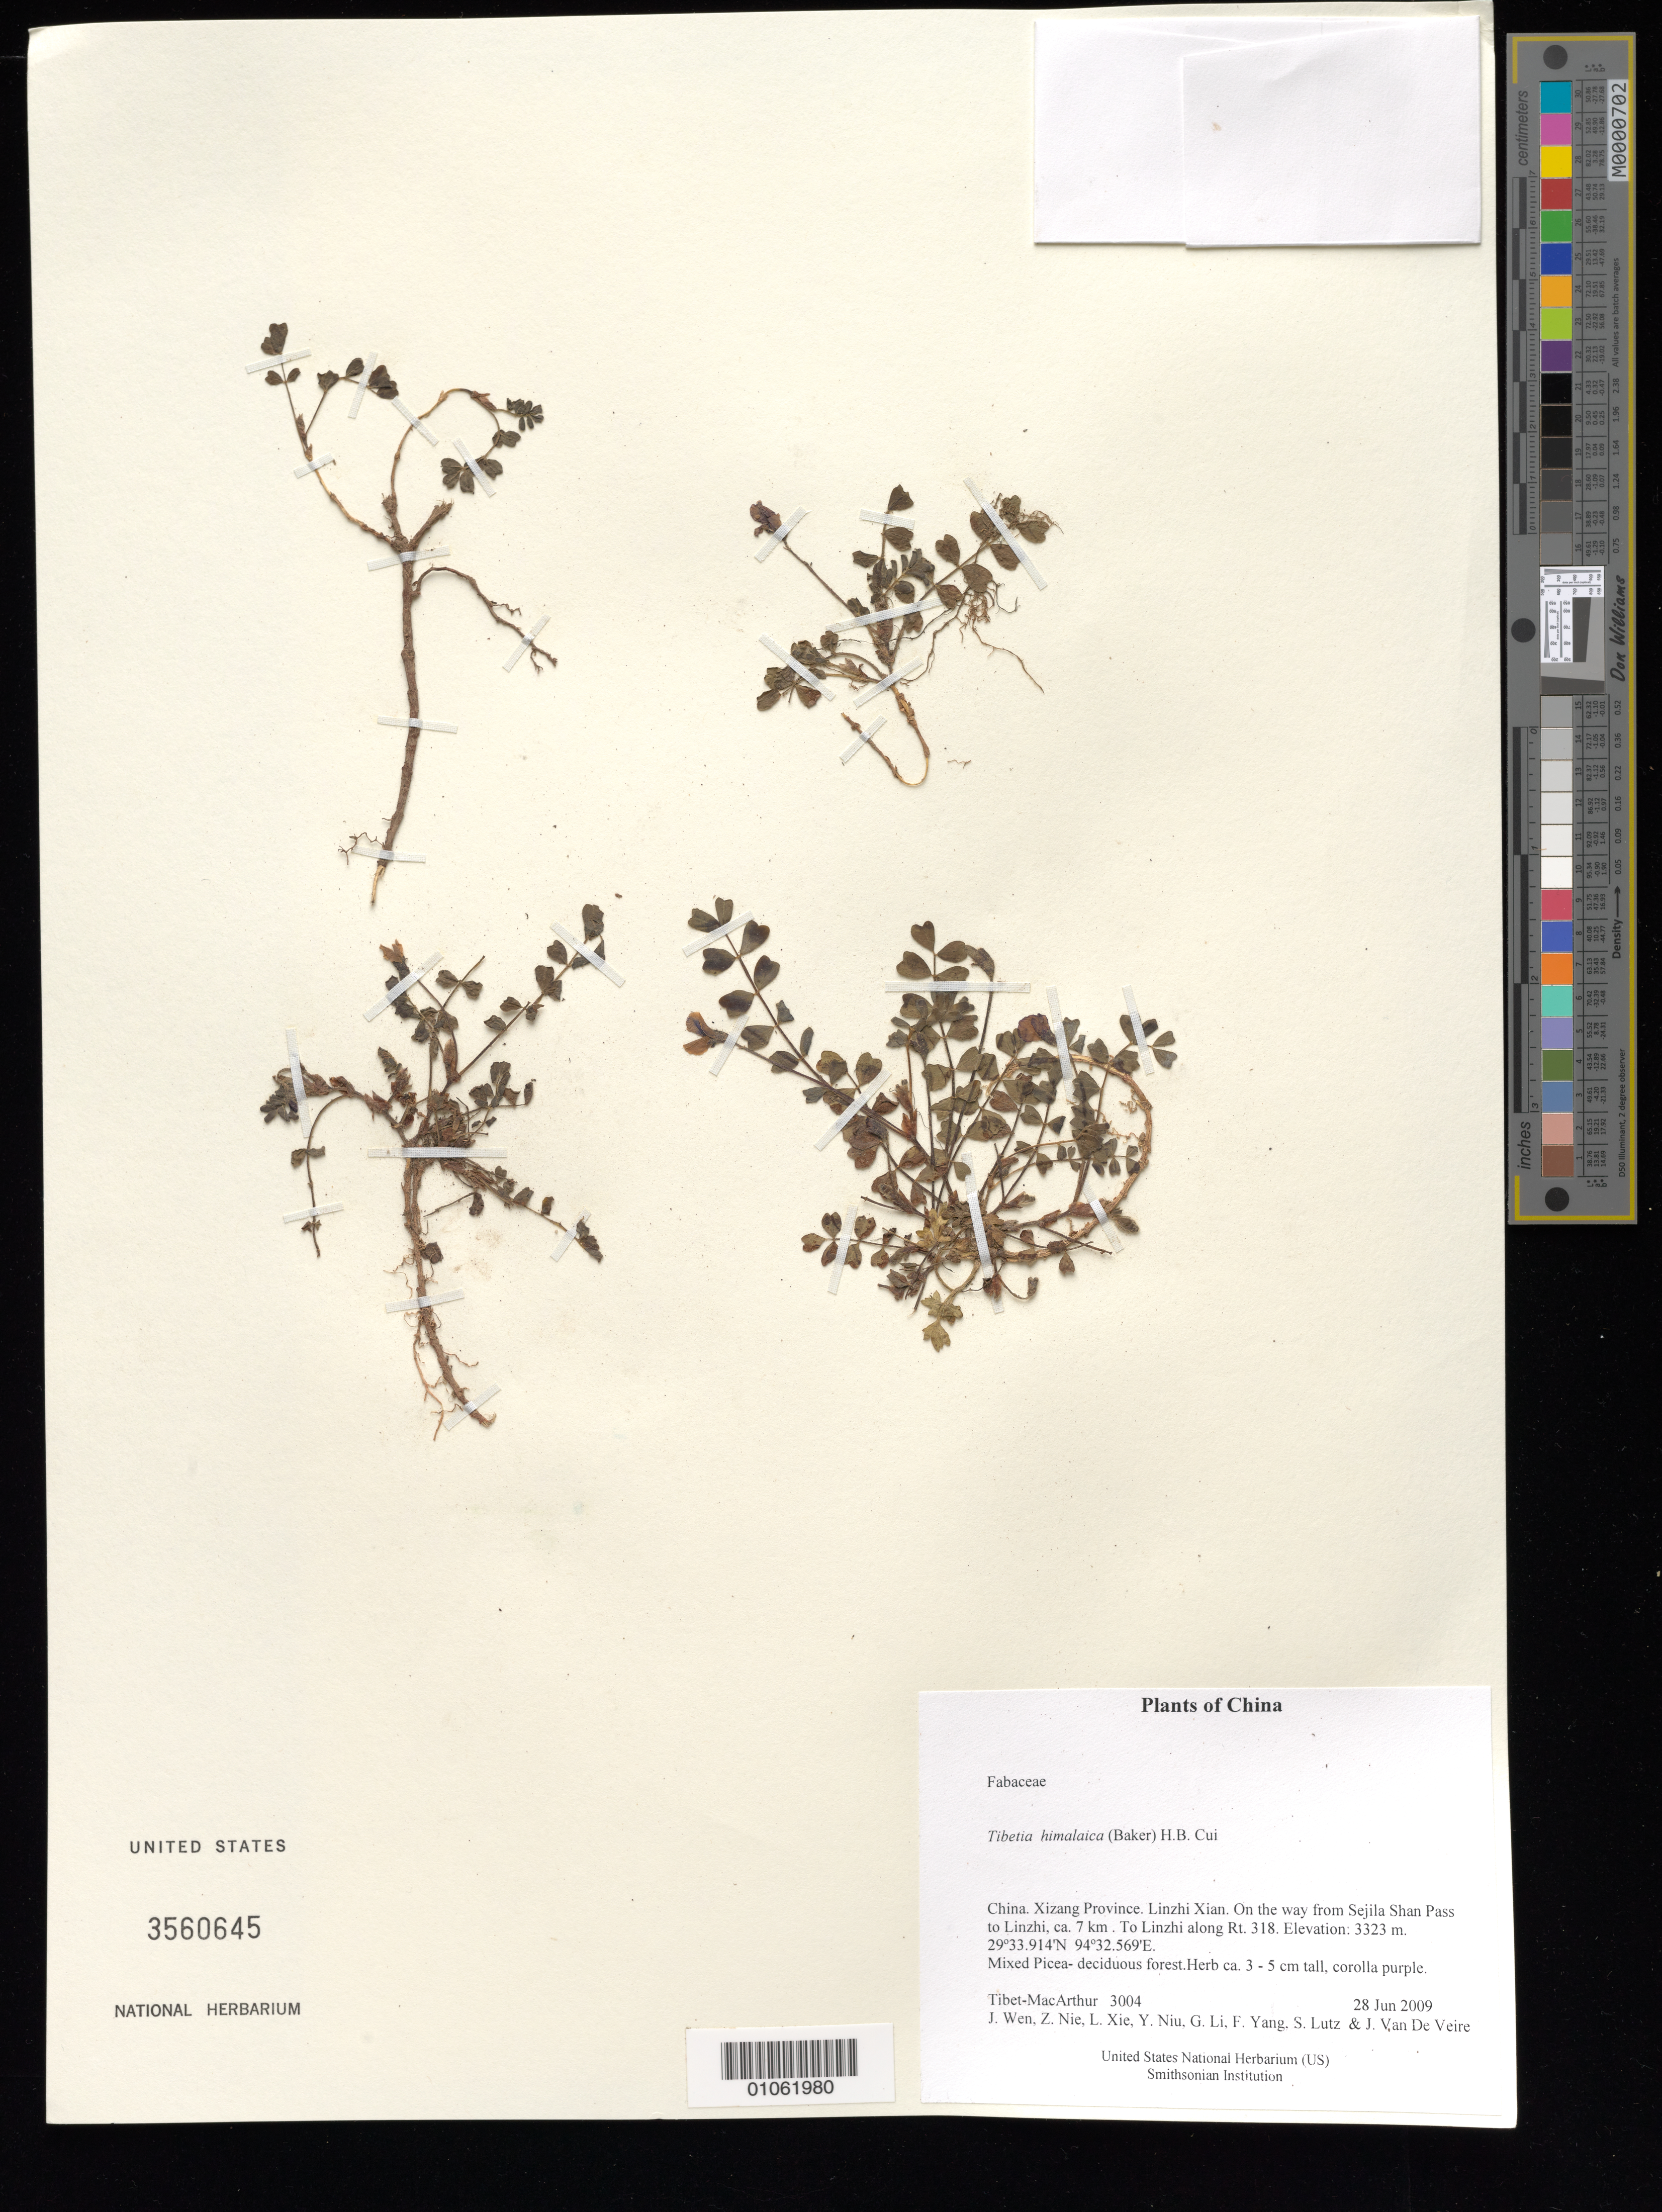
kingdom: Plantae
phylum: Tracheophyta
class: Magnoliopsida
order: Fabales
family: Fabaceae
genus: Tibetia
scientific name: Tibetia himalaica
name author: (Baker) H.B. Cui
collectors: Tibet-MacArthur, J. Wen, Z. Nie, L. Xie, Y. Niu, G. Li, F. Yang, S. Lutz & J. Van De Veire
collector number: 3004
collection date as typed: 28 Jun 2009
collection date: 2009-06-28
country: China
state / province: Xizang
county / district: Linzhi Xian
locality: On the way from Sejila Shan Pass to Linzhi, ca. 7 km . To Linzhi along Rt. 318.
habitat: Mixed Picea- deciduous forest.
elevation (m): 3323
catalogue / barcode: US 3560645